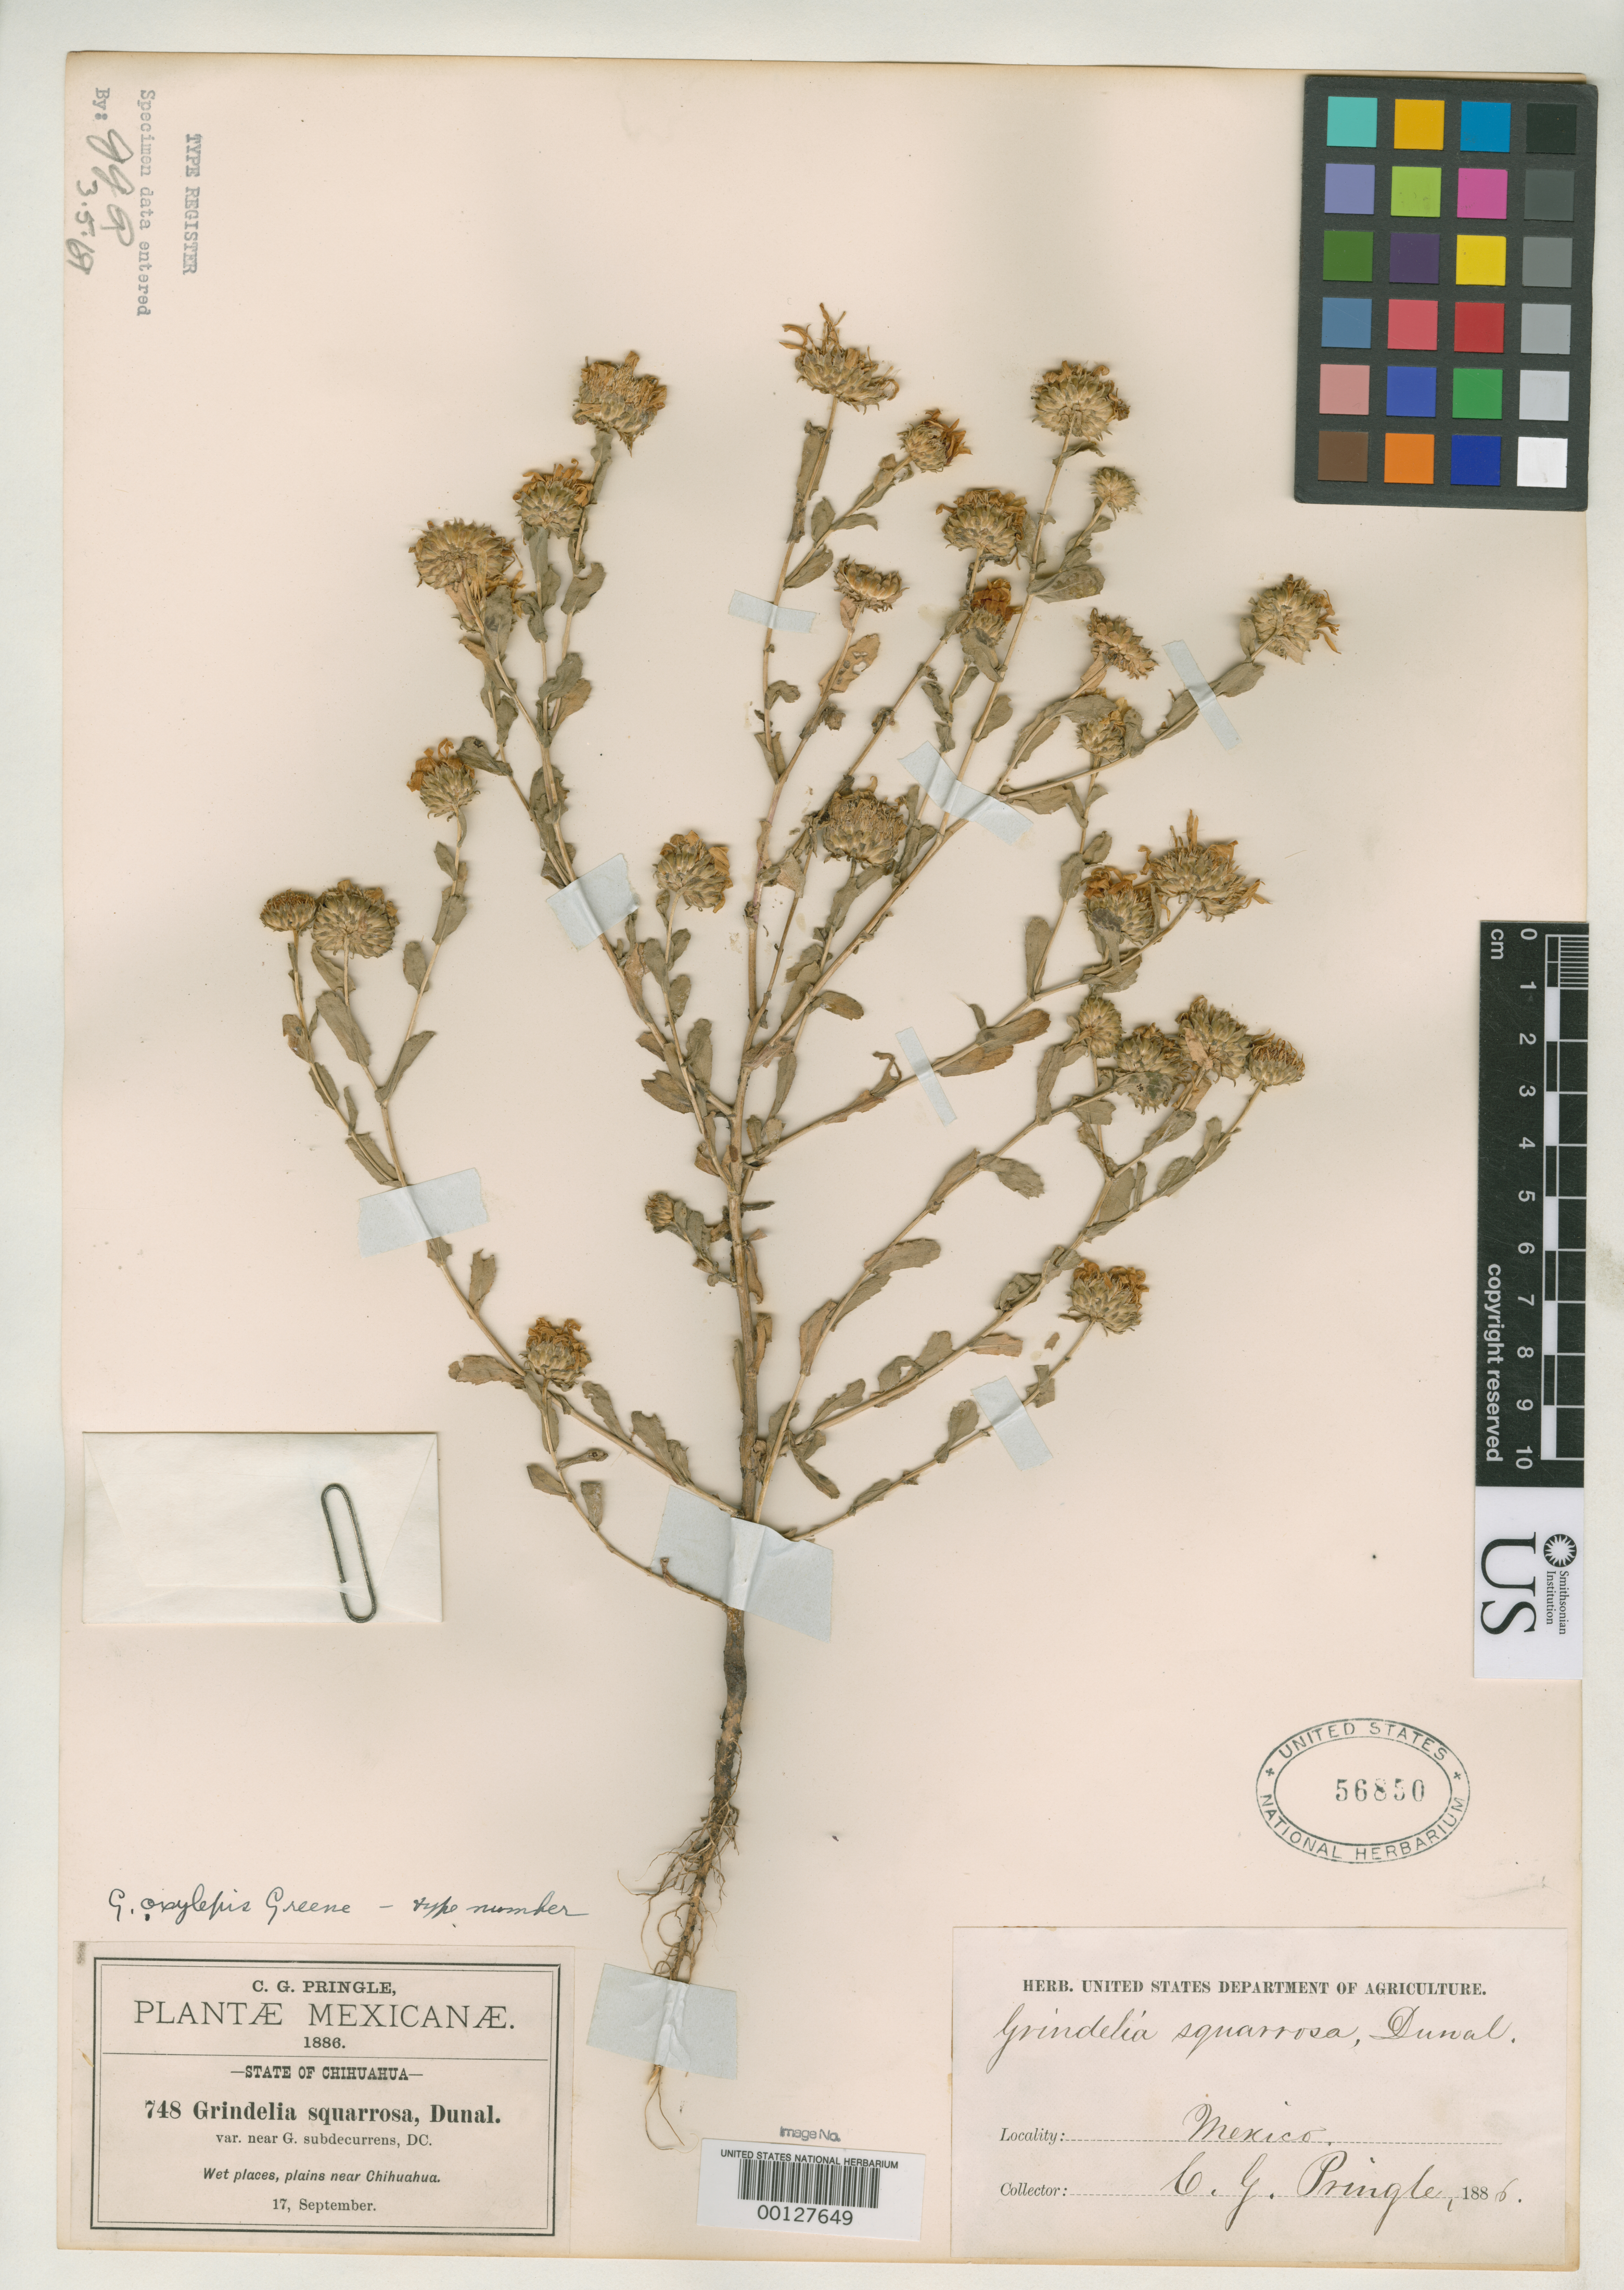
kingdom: Plantae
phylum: Tracheophyta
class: Magnoliopsida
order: Asterales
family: Asteraceae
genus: Grindelia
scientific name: Grindelia oxylepis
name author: Greene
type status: Isotype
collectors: C. G. Pringle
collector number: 748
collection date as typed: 17 Sep 1886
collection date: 1886-09-17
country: Mexico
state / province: Chihuahua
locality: Near Chihuahua.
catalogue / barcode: US 56850